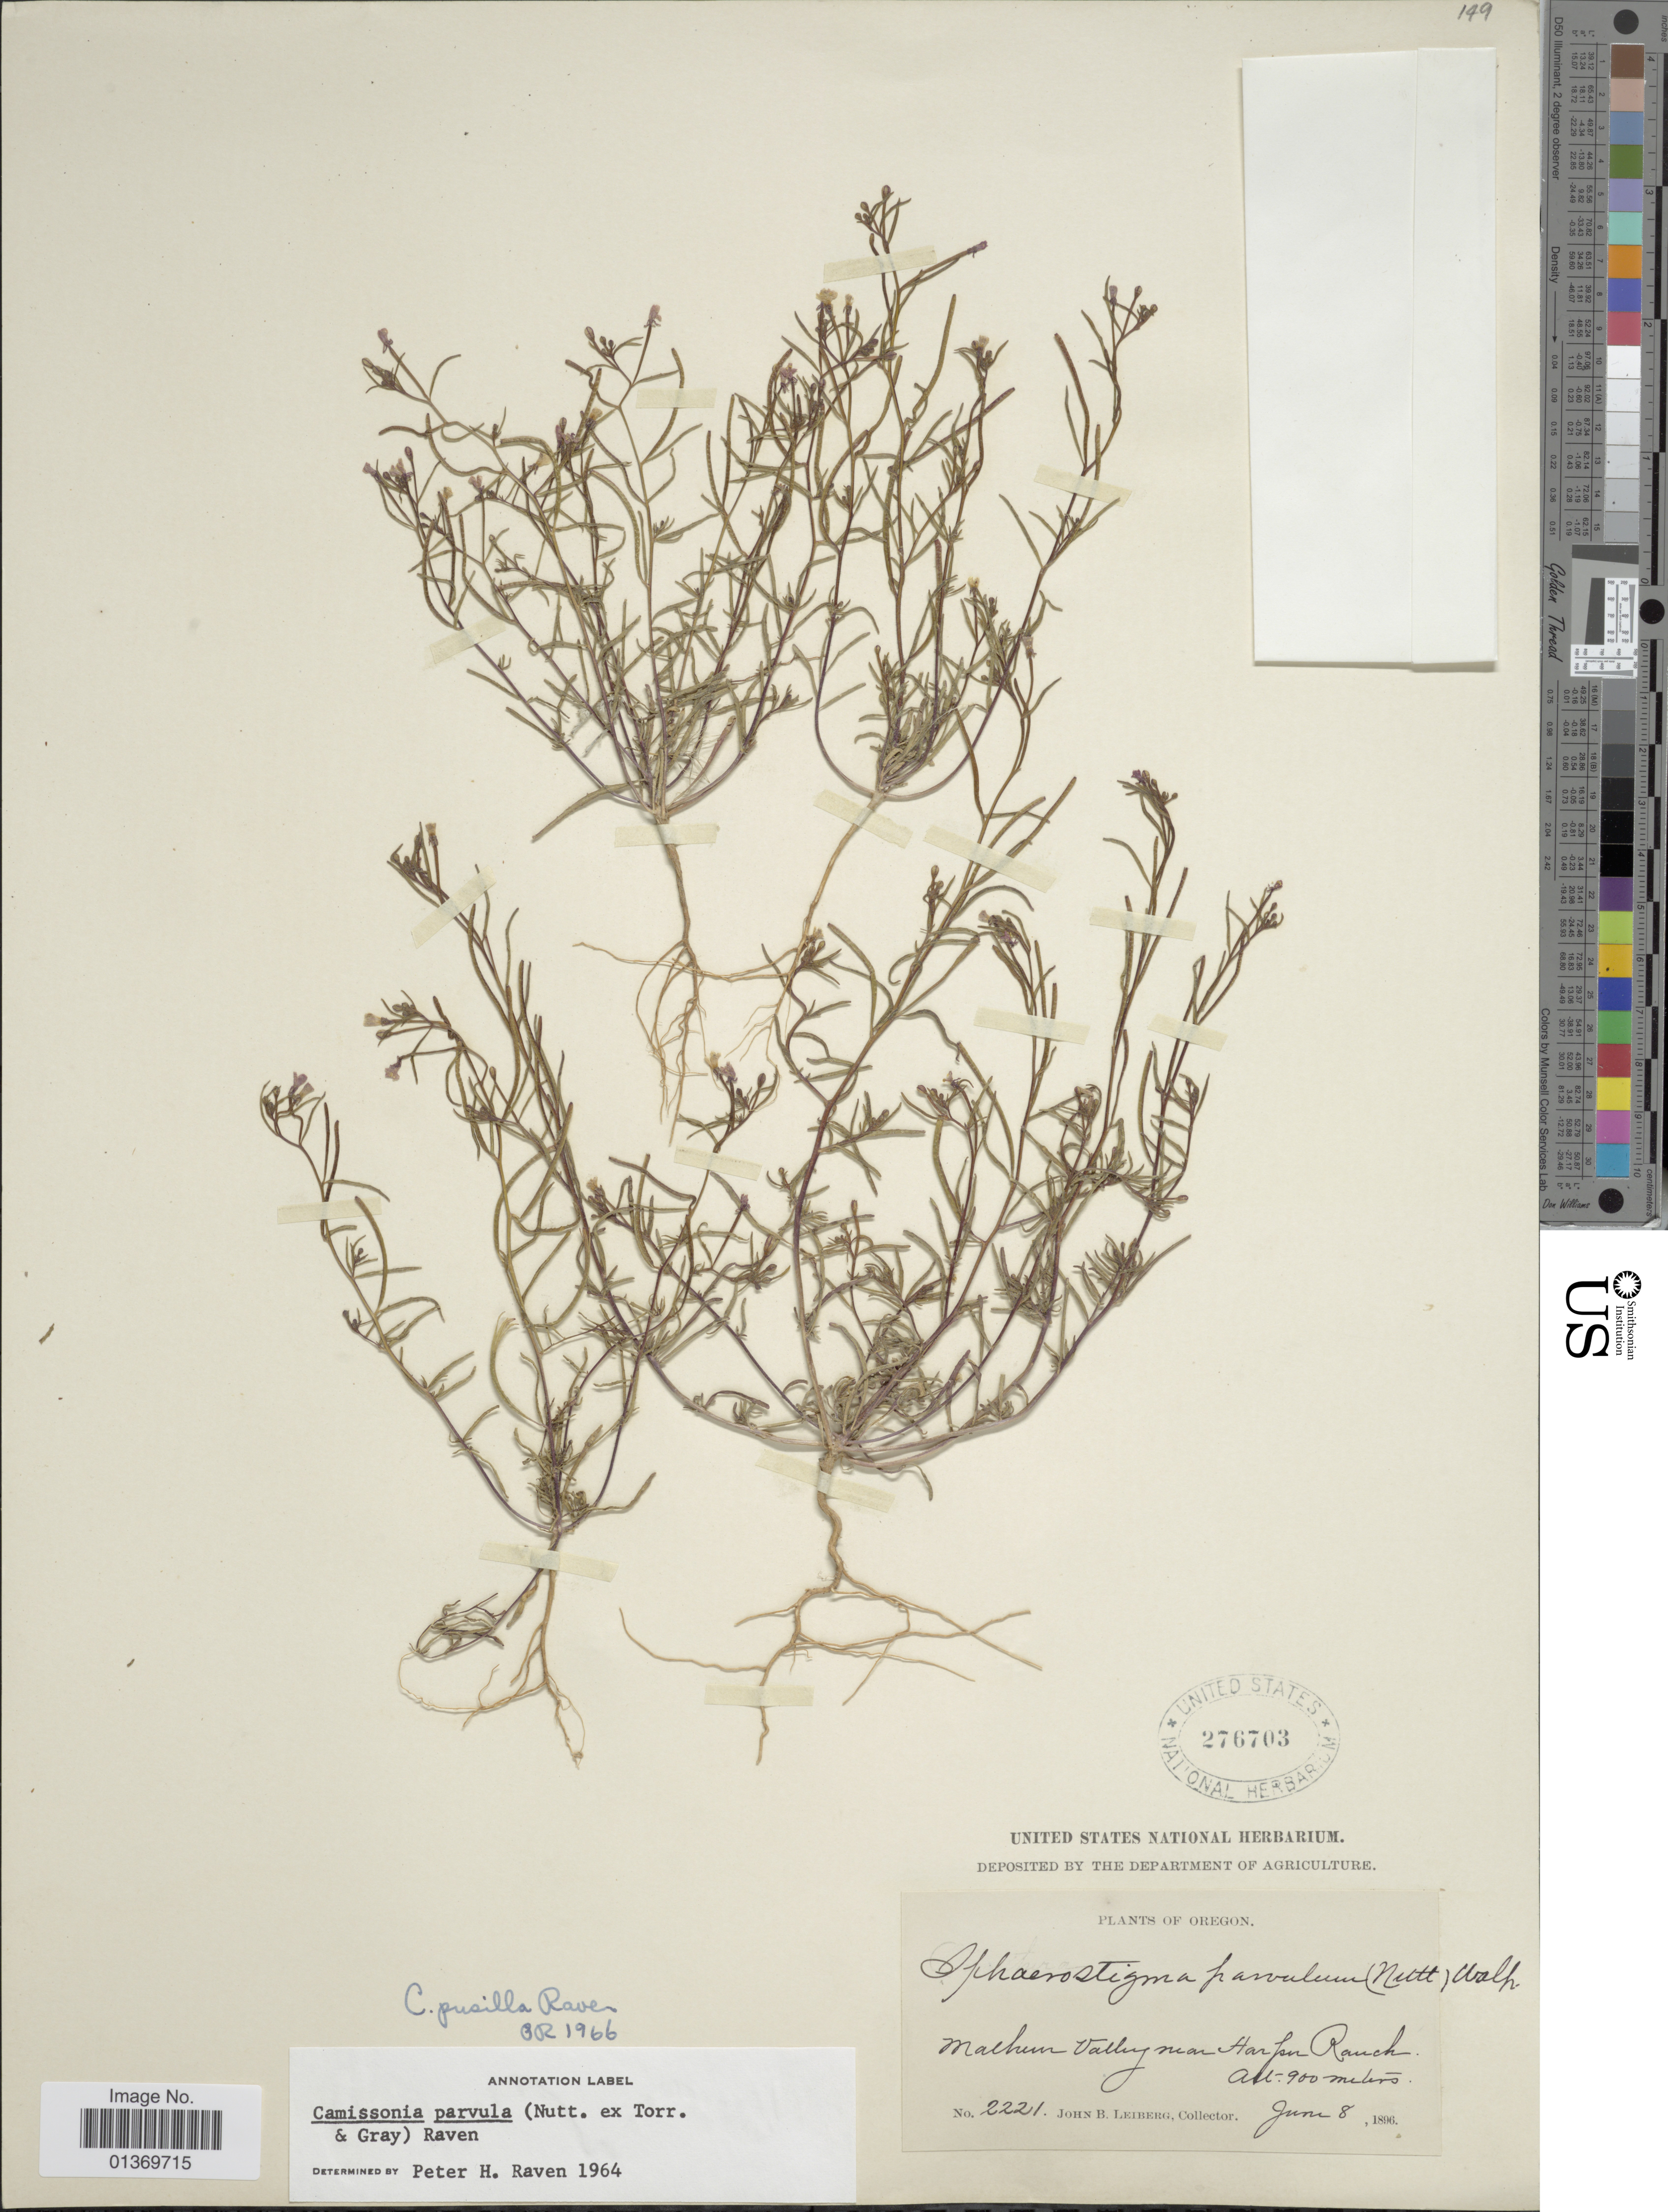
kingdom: Plantae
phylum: Tracheophyta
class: Magnoliopsida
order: Myrtales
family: Onagraceae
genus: Camissonia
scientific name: Camissonia pusilla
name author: P.H. Raven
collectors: J. B. Leiberg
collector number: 2221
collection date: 1896-06-08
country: United States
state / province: Oregon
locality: Malhun Valley near Harper Ranch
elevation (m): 900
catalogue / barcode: US 276703